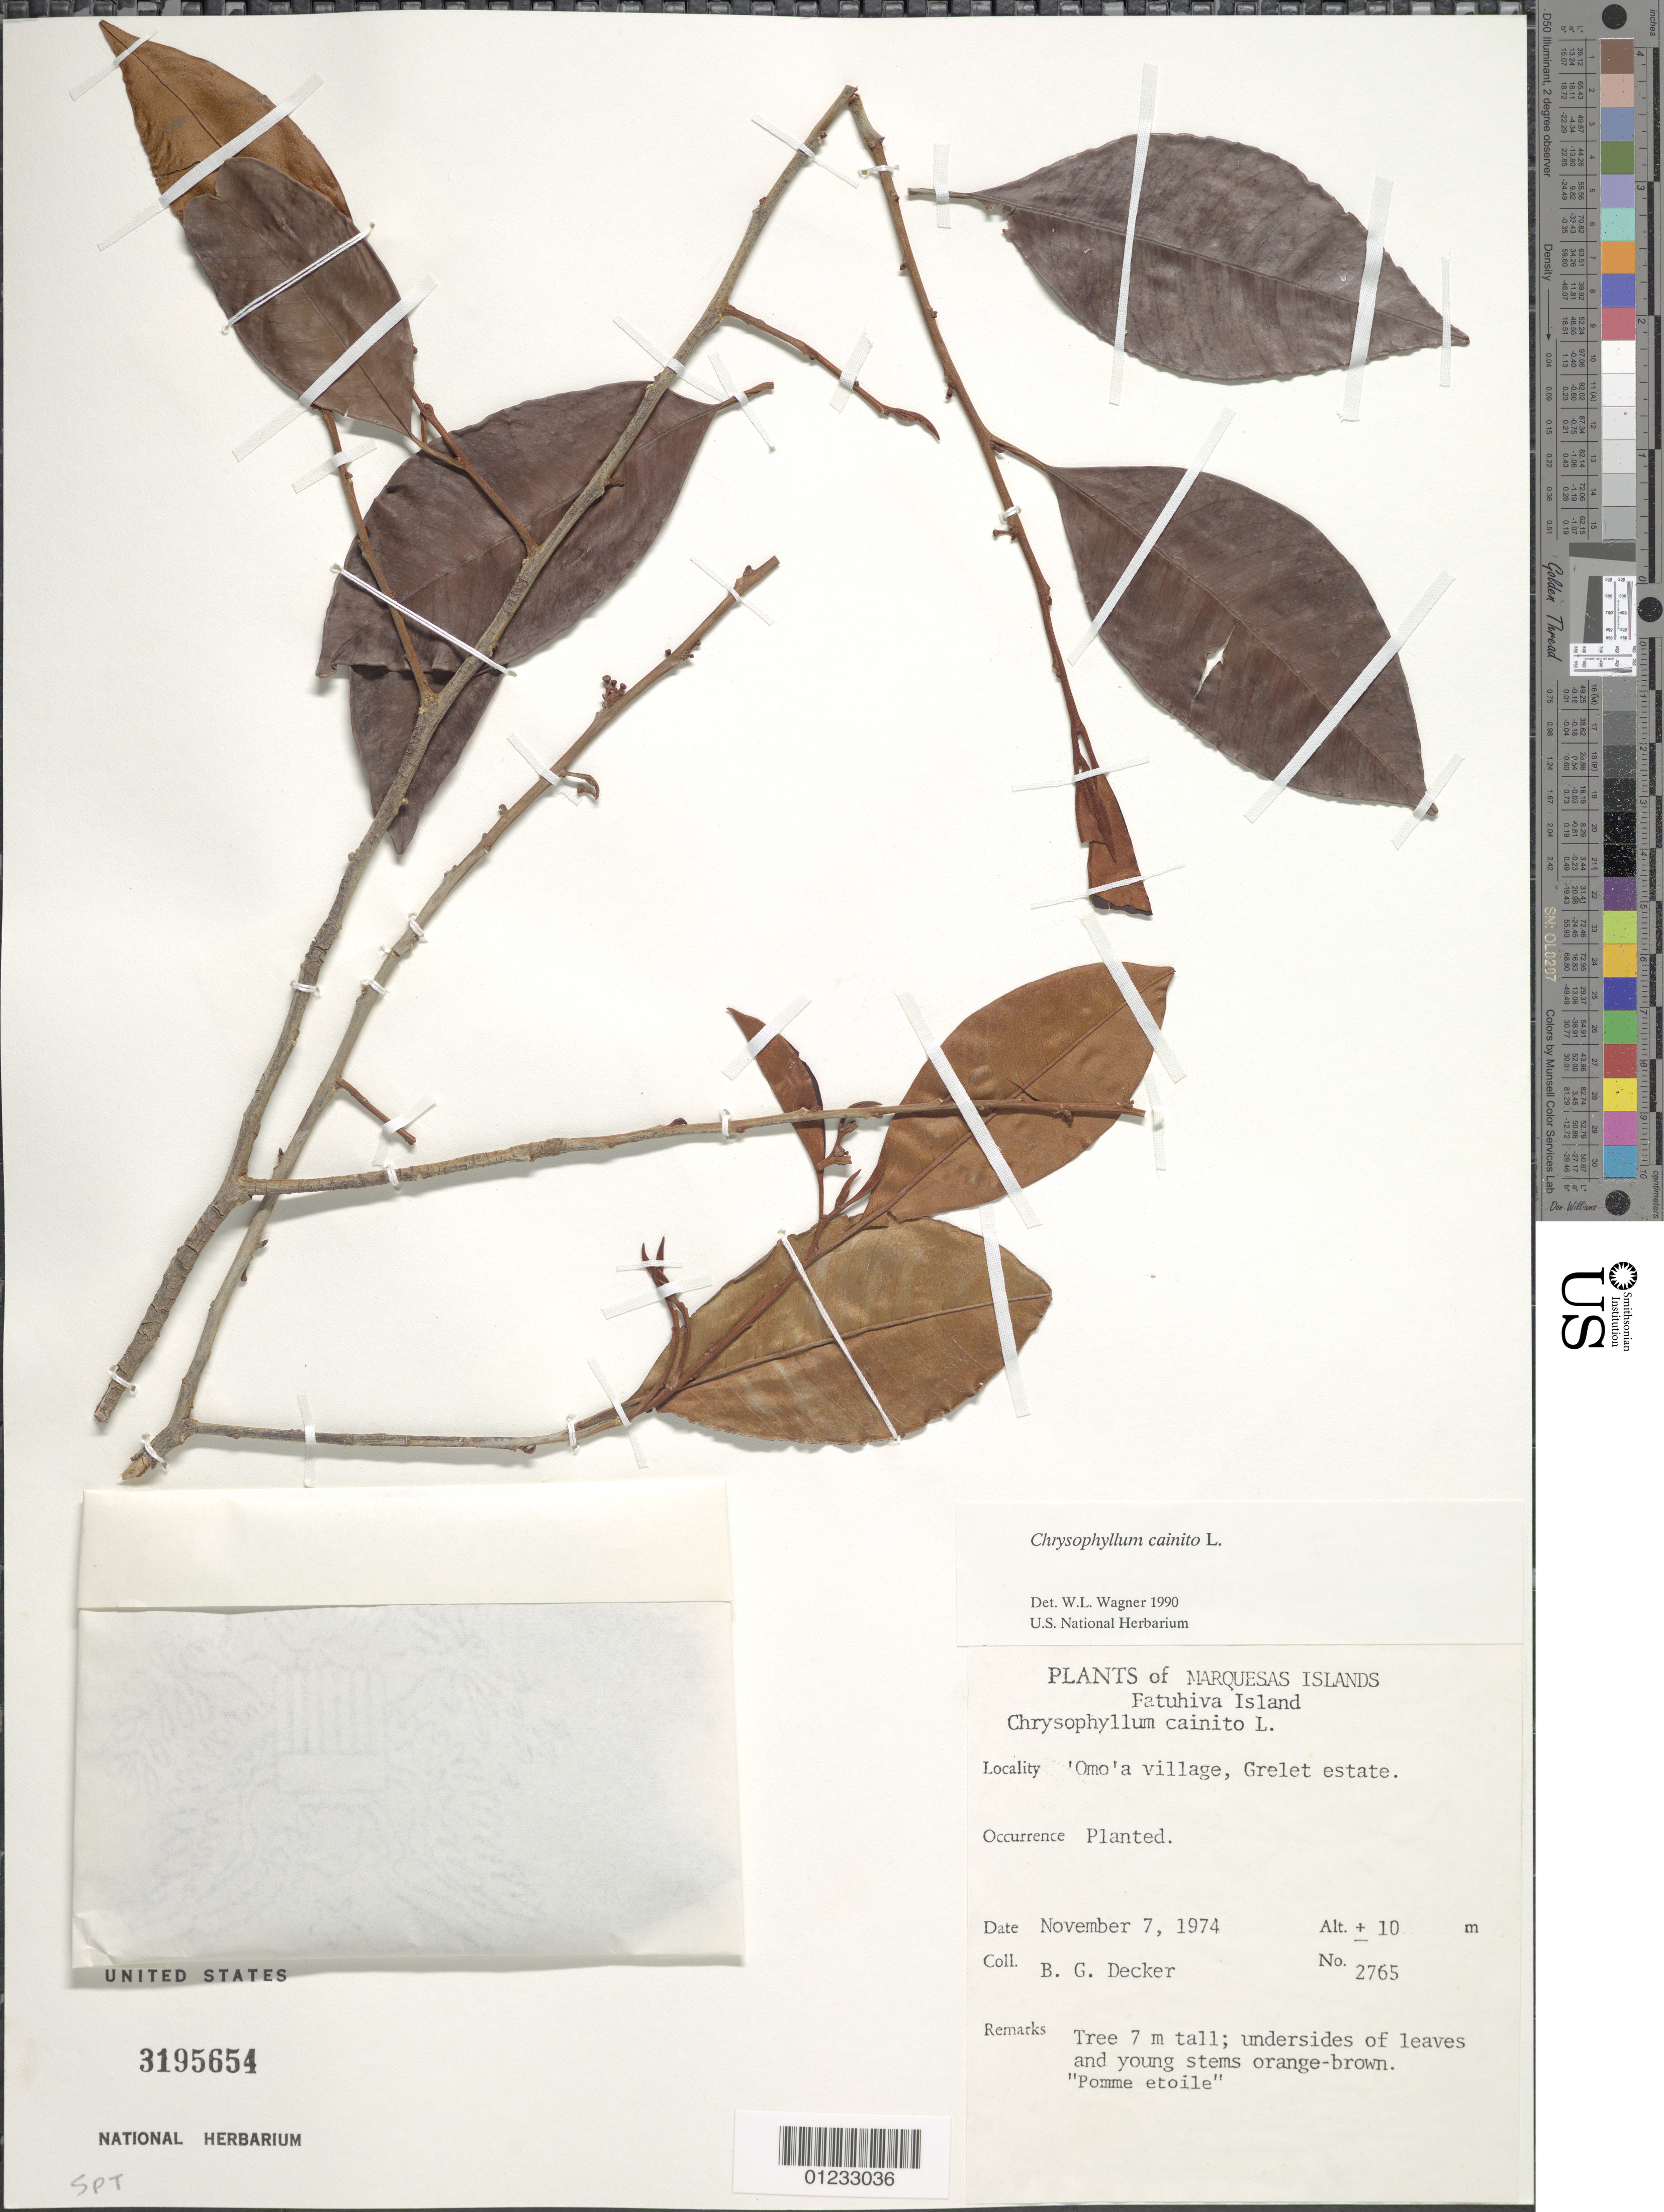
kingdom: Plantae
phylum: Tracheophyta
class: Magnoliopsida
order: Ericales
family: Sapotaceae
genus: Chrysophyllum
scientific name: Chrysophyllum cainito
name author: L.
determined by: Wagner, W. L., (BOT), Smithsonian Institution - National Museum of Natural History (UNITED STATES)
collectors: B. G. Decker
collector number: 2765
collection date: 1974-11-07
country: French Polynesia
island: Fatu Hiva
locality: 'Omo'a village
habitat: c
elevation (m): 10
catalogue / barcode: US 3195654